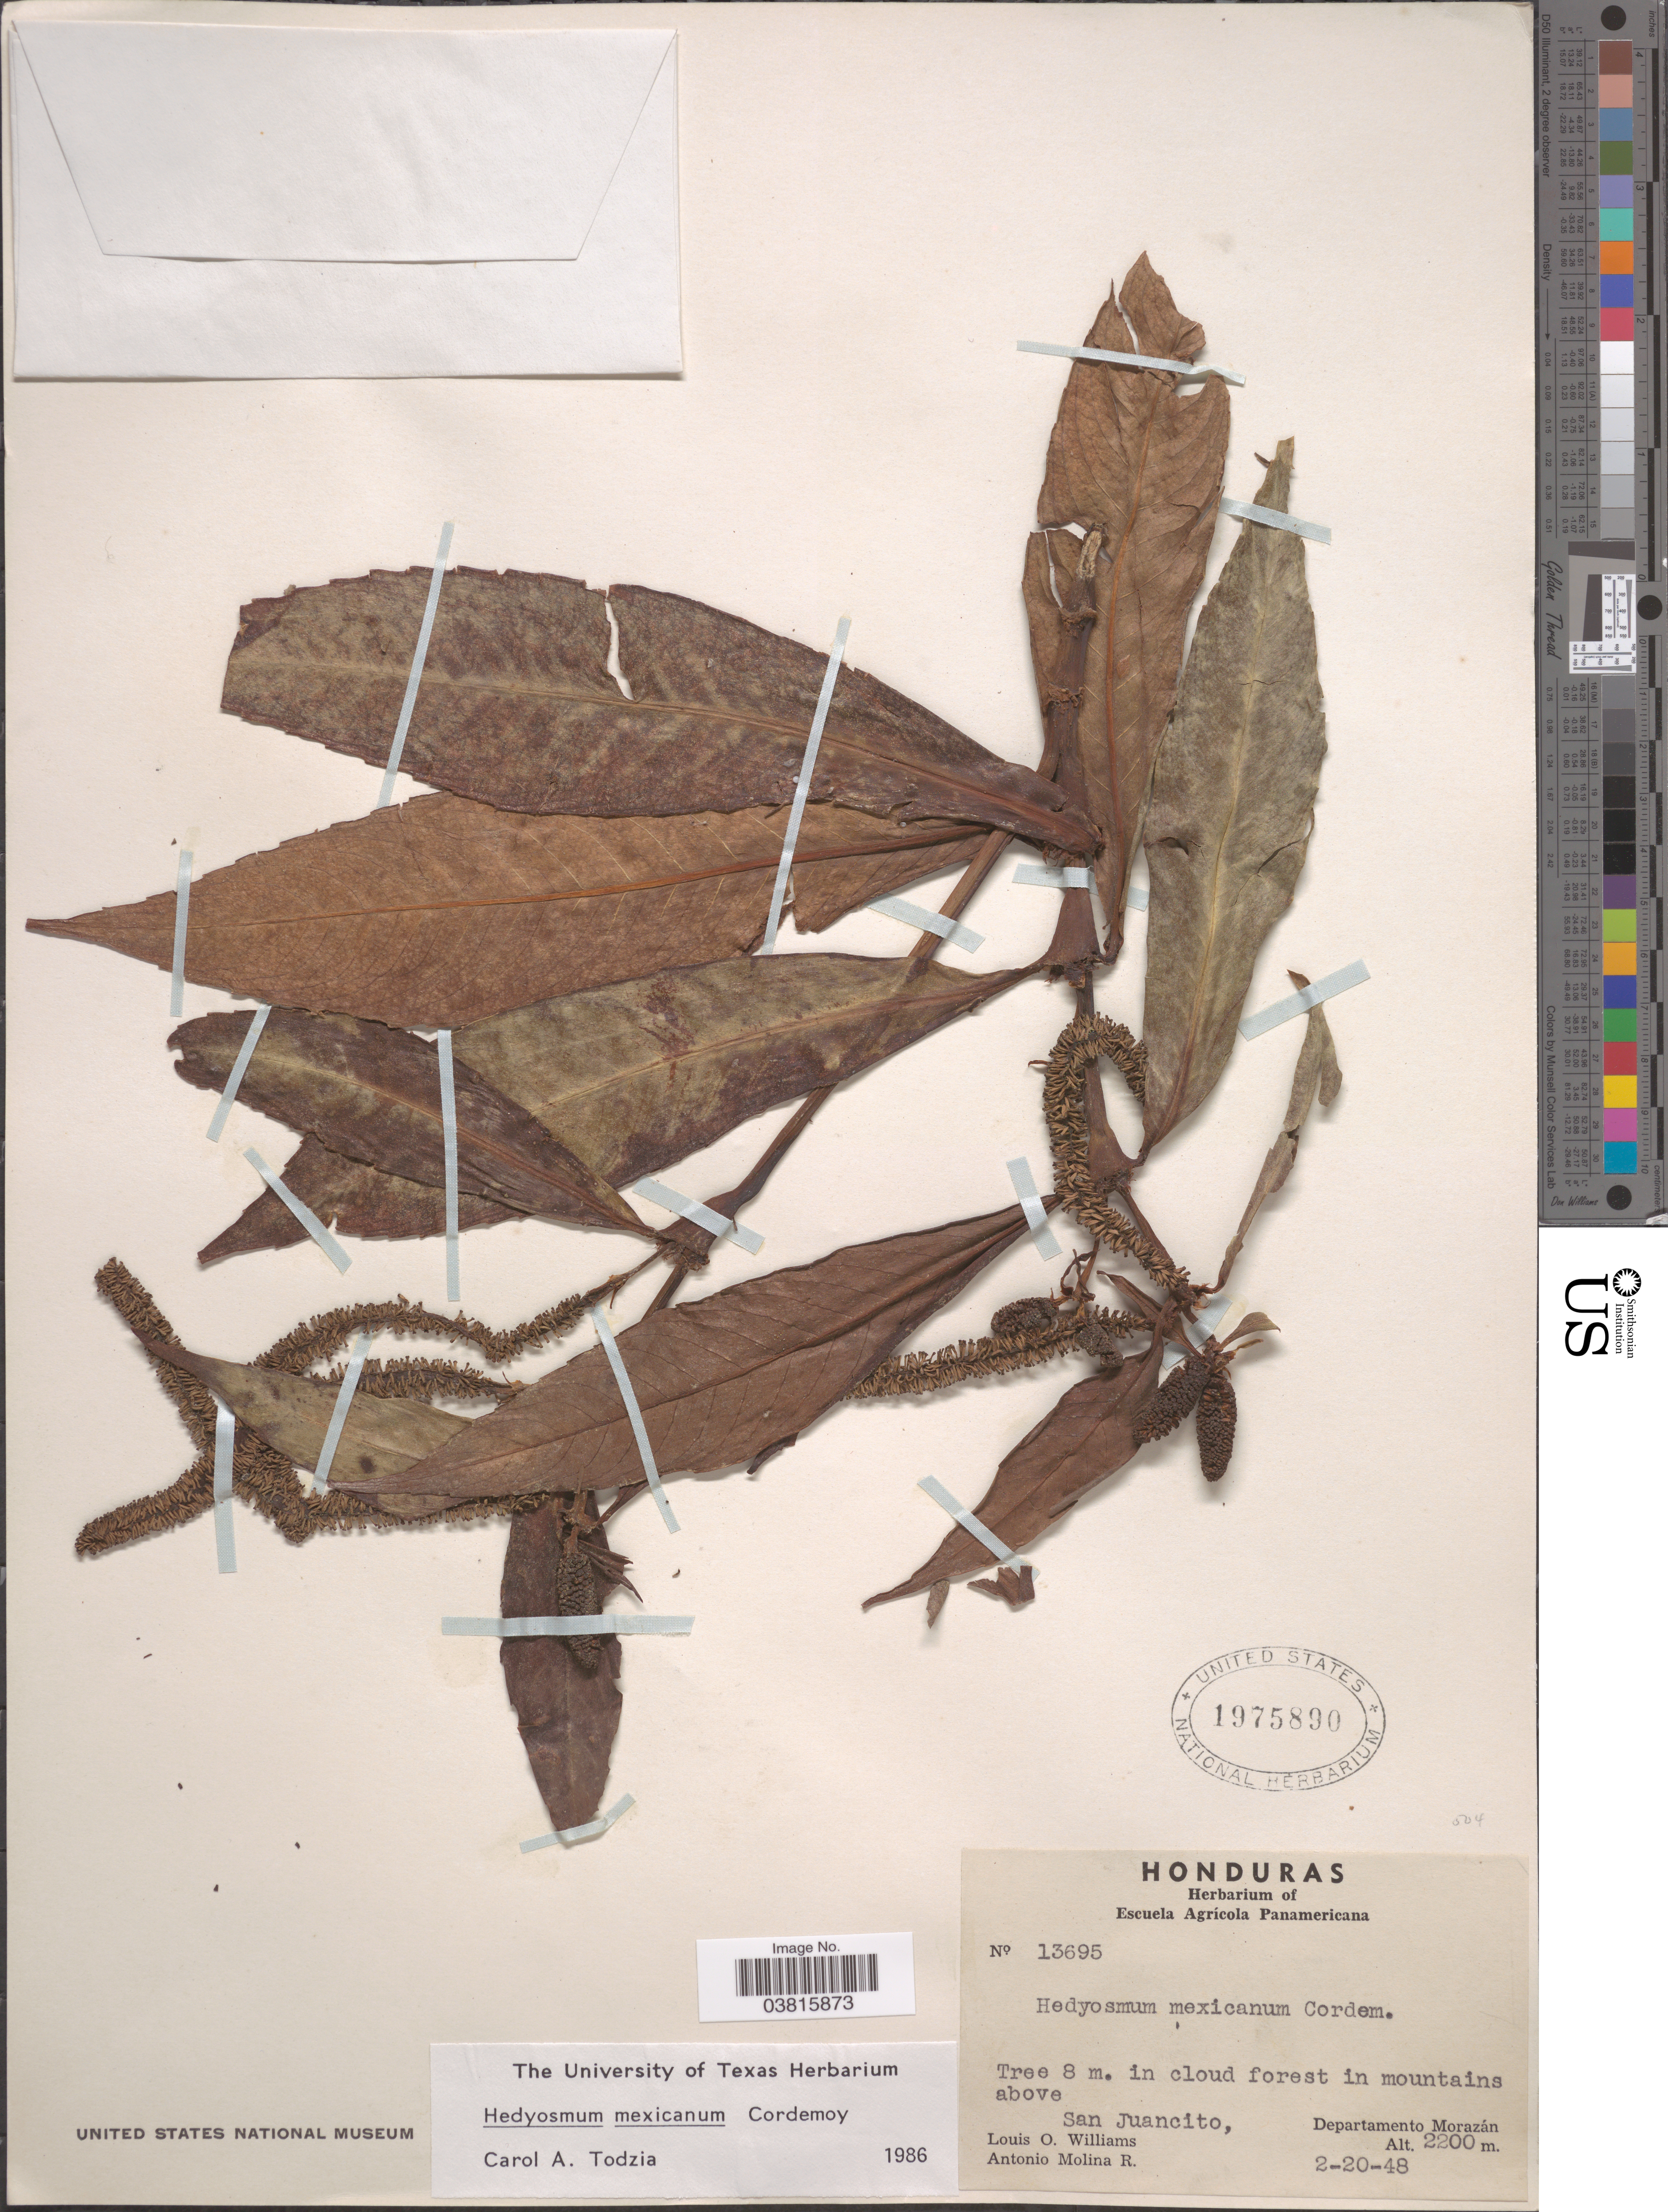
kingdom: Plantae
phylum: Tracheophyta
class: Magnoliopsida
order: Chloranthales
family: Chloranthaceae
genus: Hedyosmum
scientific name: Hedyosmum artocarpus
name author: Solms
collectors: L. O. Williams & A. Molina R.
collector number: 13695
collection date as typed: Transcribed d/m/y: 20/2/48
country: Honduras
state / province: Fco. Morazán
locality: In cloud forest in mountains above San Juancito, Departamento Morazán.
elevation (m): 2200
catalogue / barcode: US 1975890